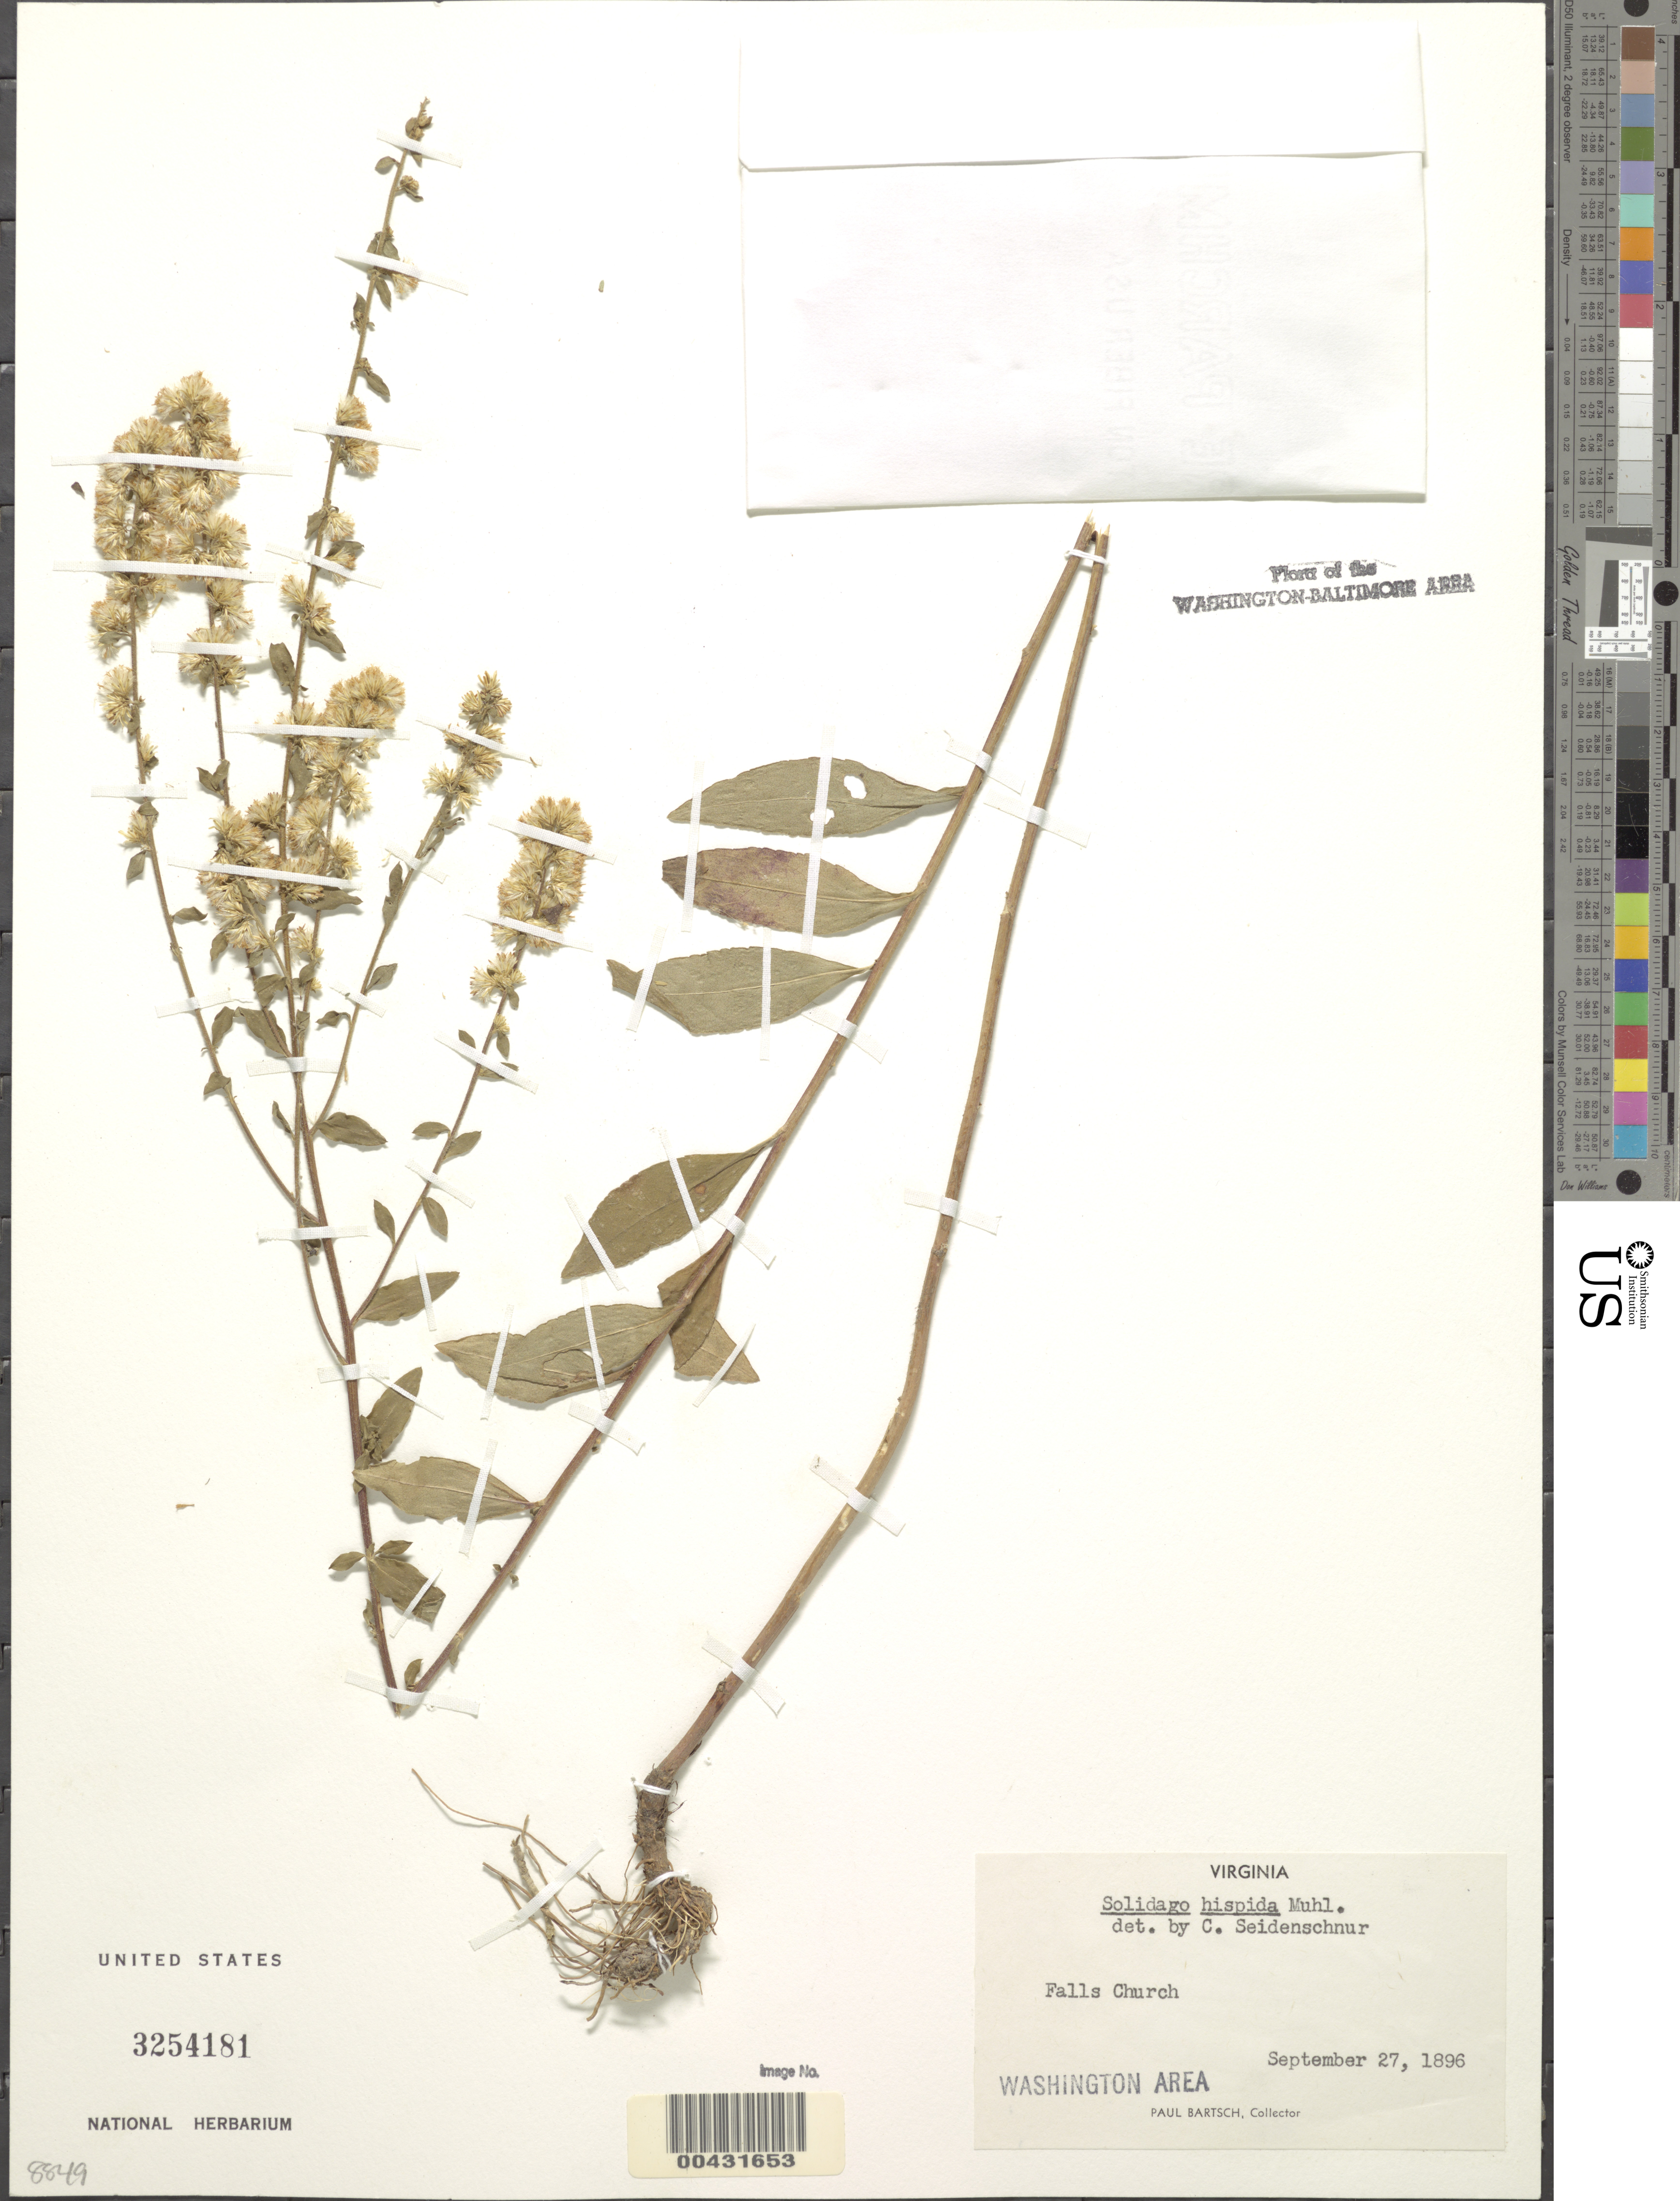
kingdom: Plantae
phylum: Tracheophyta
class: Magnoliopsida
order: Asterales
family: Asteraceae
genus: Solidago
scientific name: Solidago hispida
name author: Muhl. ex Willd.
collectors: P. Bartsch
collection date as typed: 27 Sep 1896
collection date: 1896-09-27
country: United States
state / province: Virginia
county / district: City of Falls Church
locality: Falls Church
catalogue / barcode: US 3254181